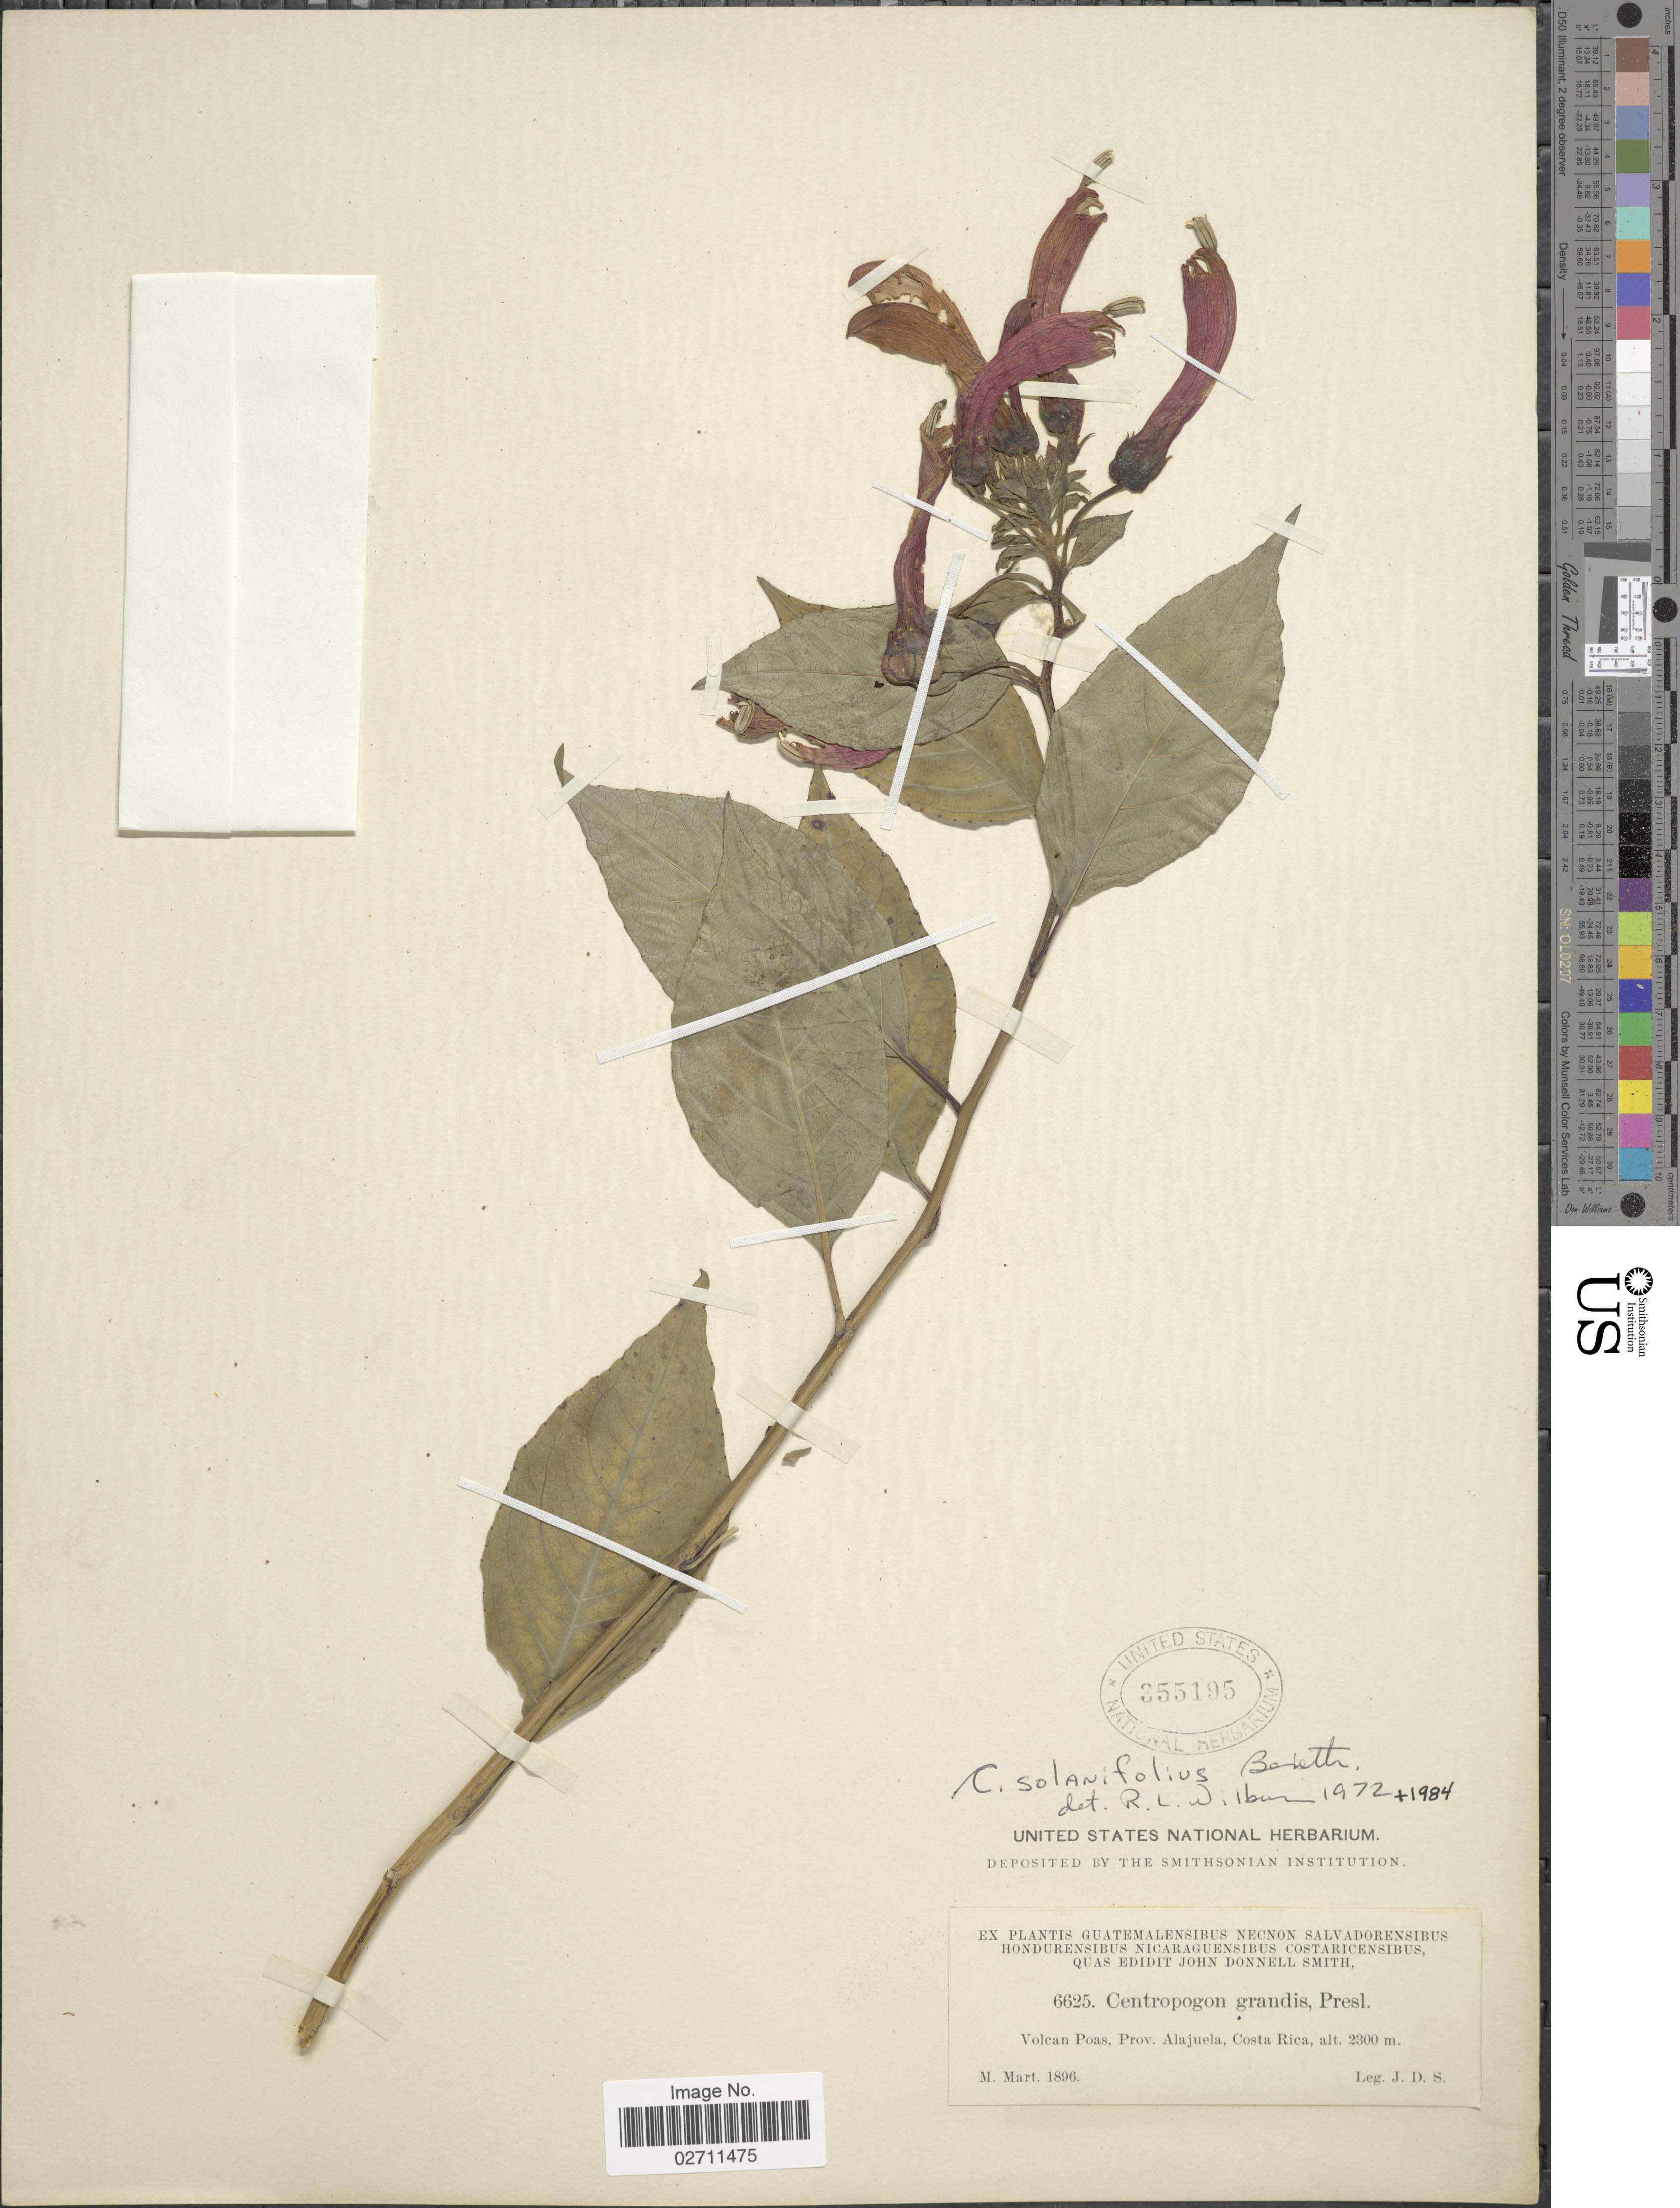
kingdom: Plantae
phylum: Tracheophyta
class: Magnoliopsida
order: Asterales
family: Campanulaceae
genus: Centropogon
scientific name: Centropogon solanifolius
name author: Benth.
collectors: J. Donnell Smith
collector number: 6625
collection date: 1896-03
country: Costa Rica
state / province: Alajuela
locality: Volcan Poas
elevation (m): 2300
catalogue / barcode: US 355195